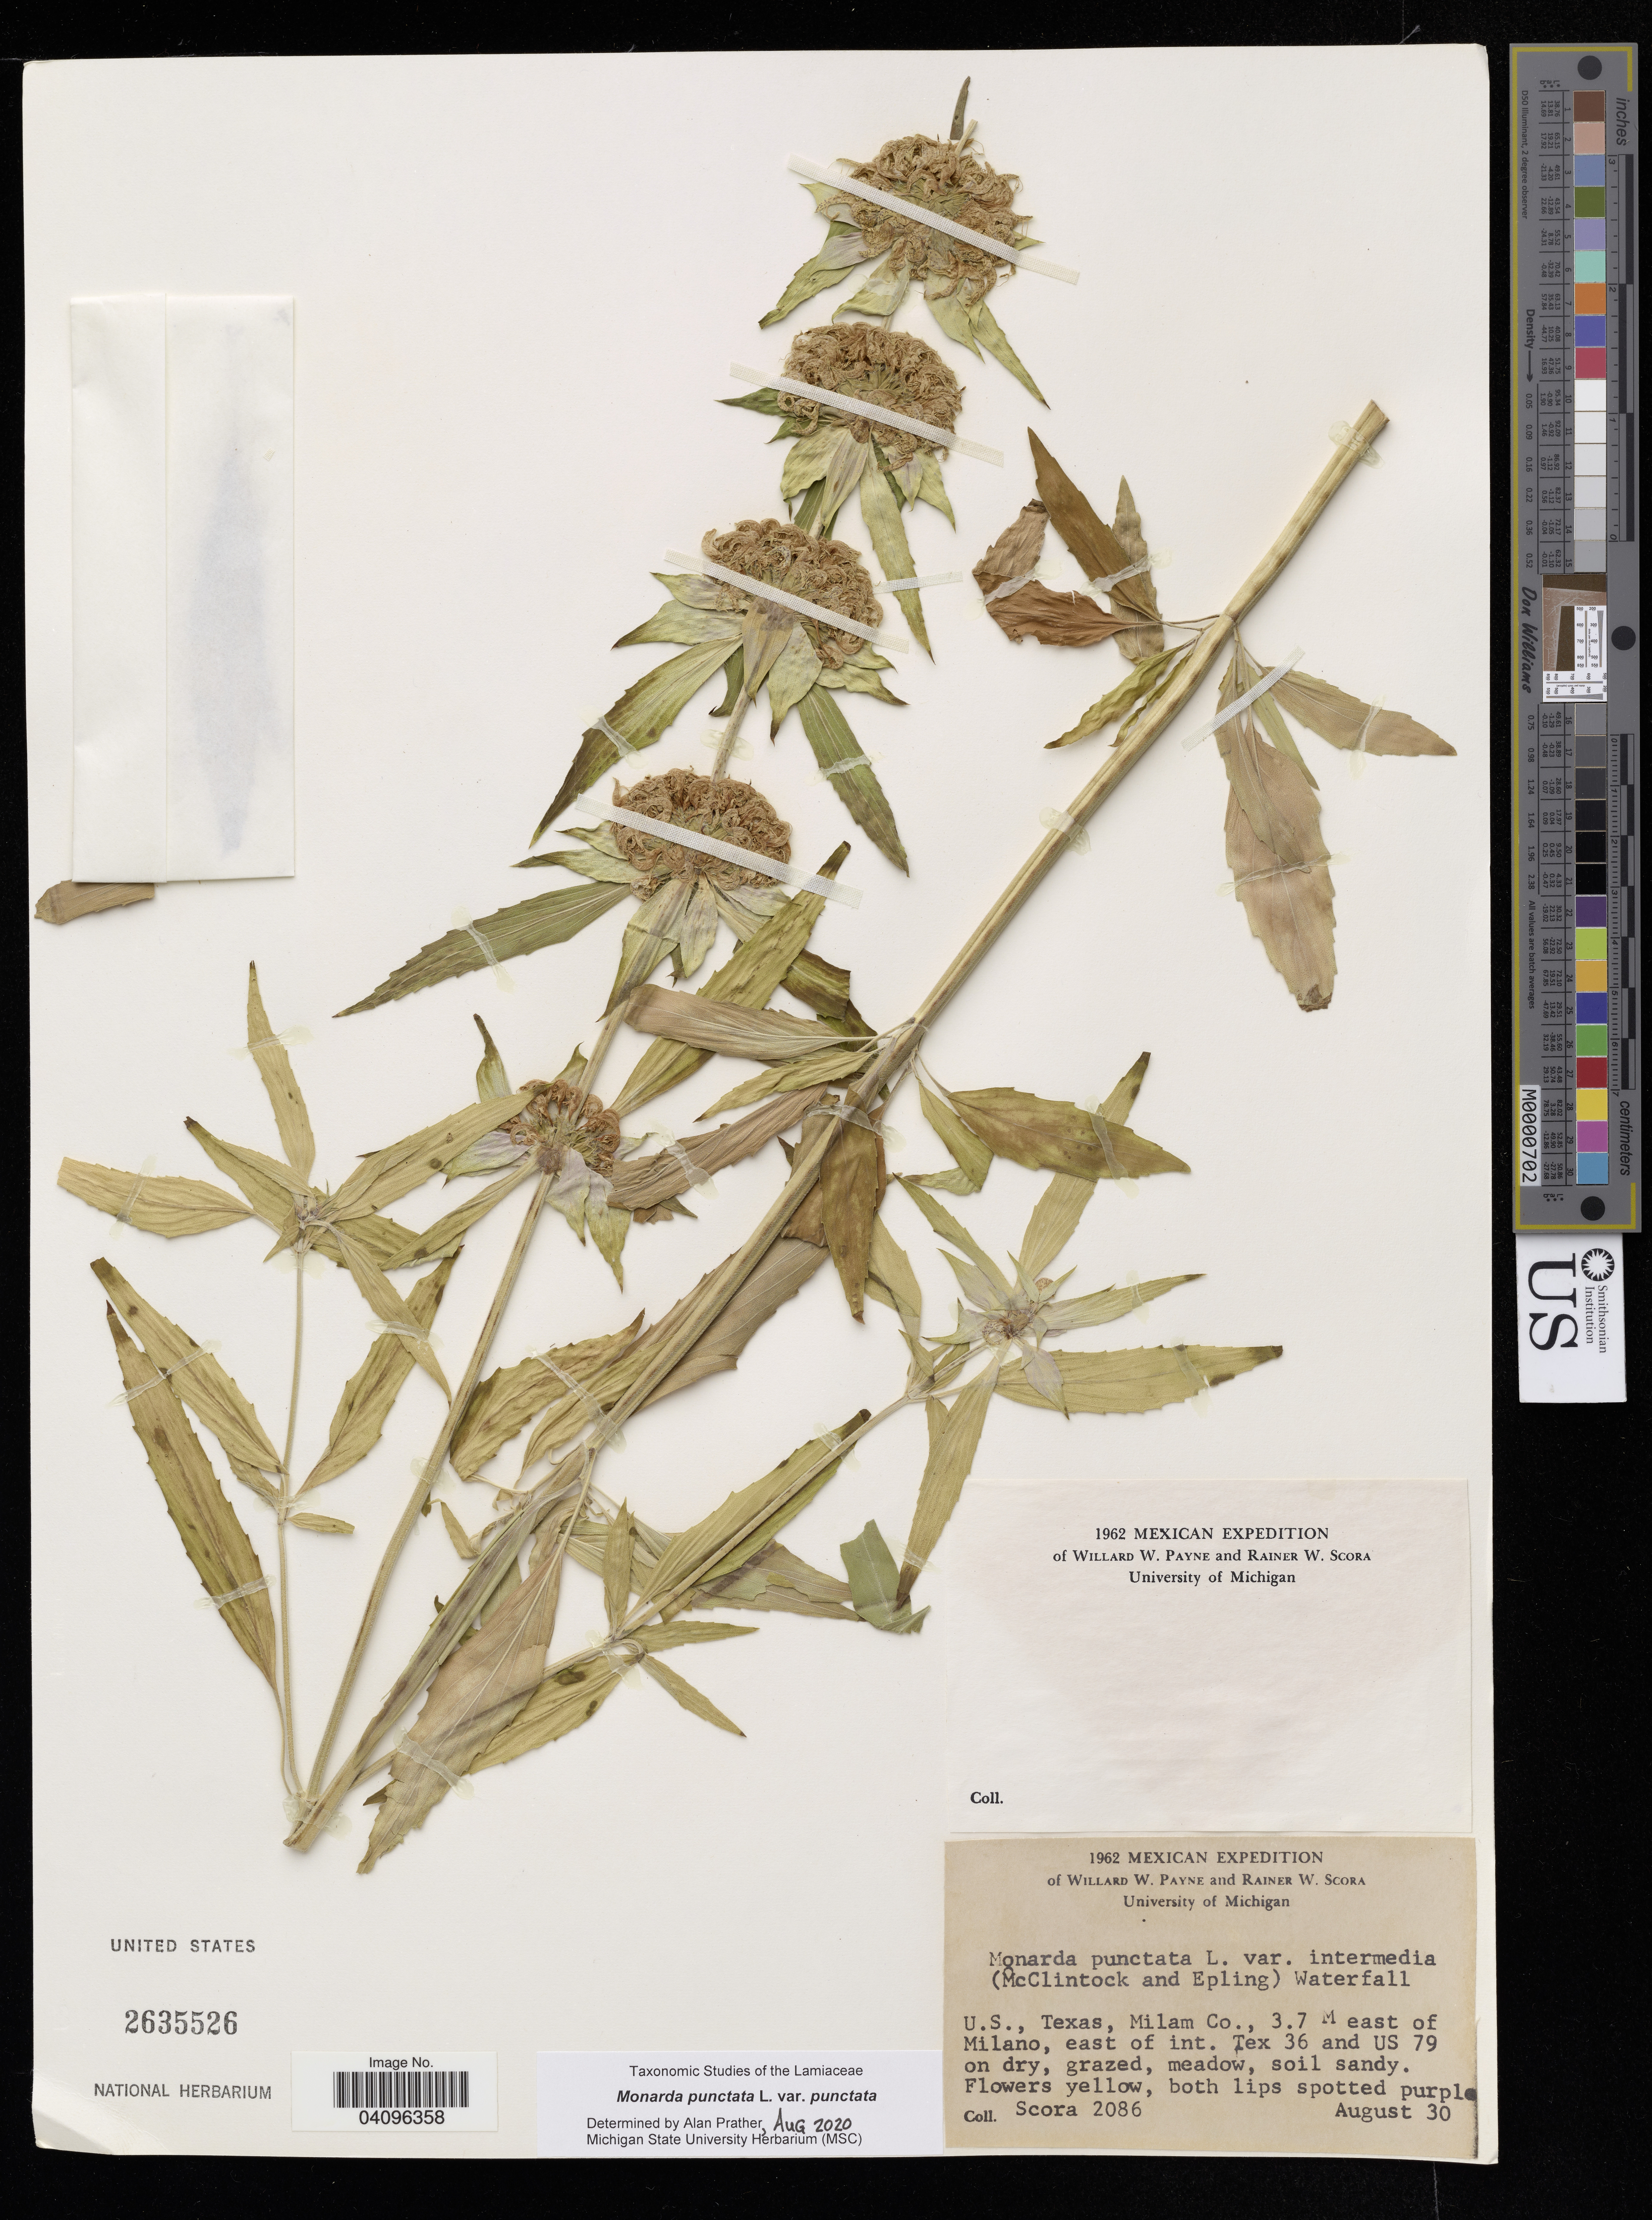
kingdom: Plantae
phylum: Tracheophyta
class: Magnoliopsida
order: Lamiales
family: Lamiaceae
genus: Monarda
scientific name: Monarda punctata var. punctata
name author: L.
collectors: R. Scora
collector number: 2086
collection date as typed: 8/30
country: United States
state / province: Texas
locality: Milam Co., 3.7 M east of Milano, east of int. Tex 36 and US 79.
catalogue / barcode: US 2635526